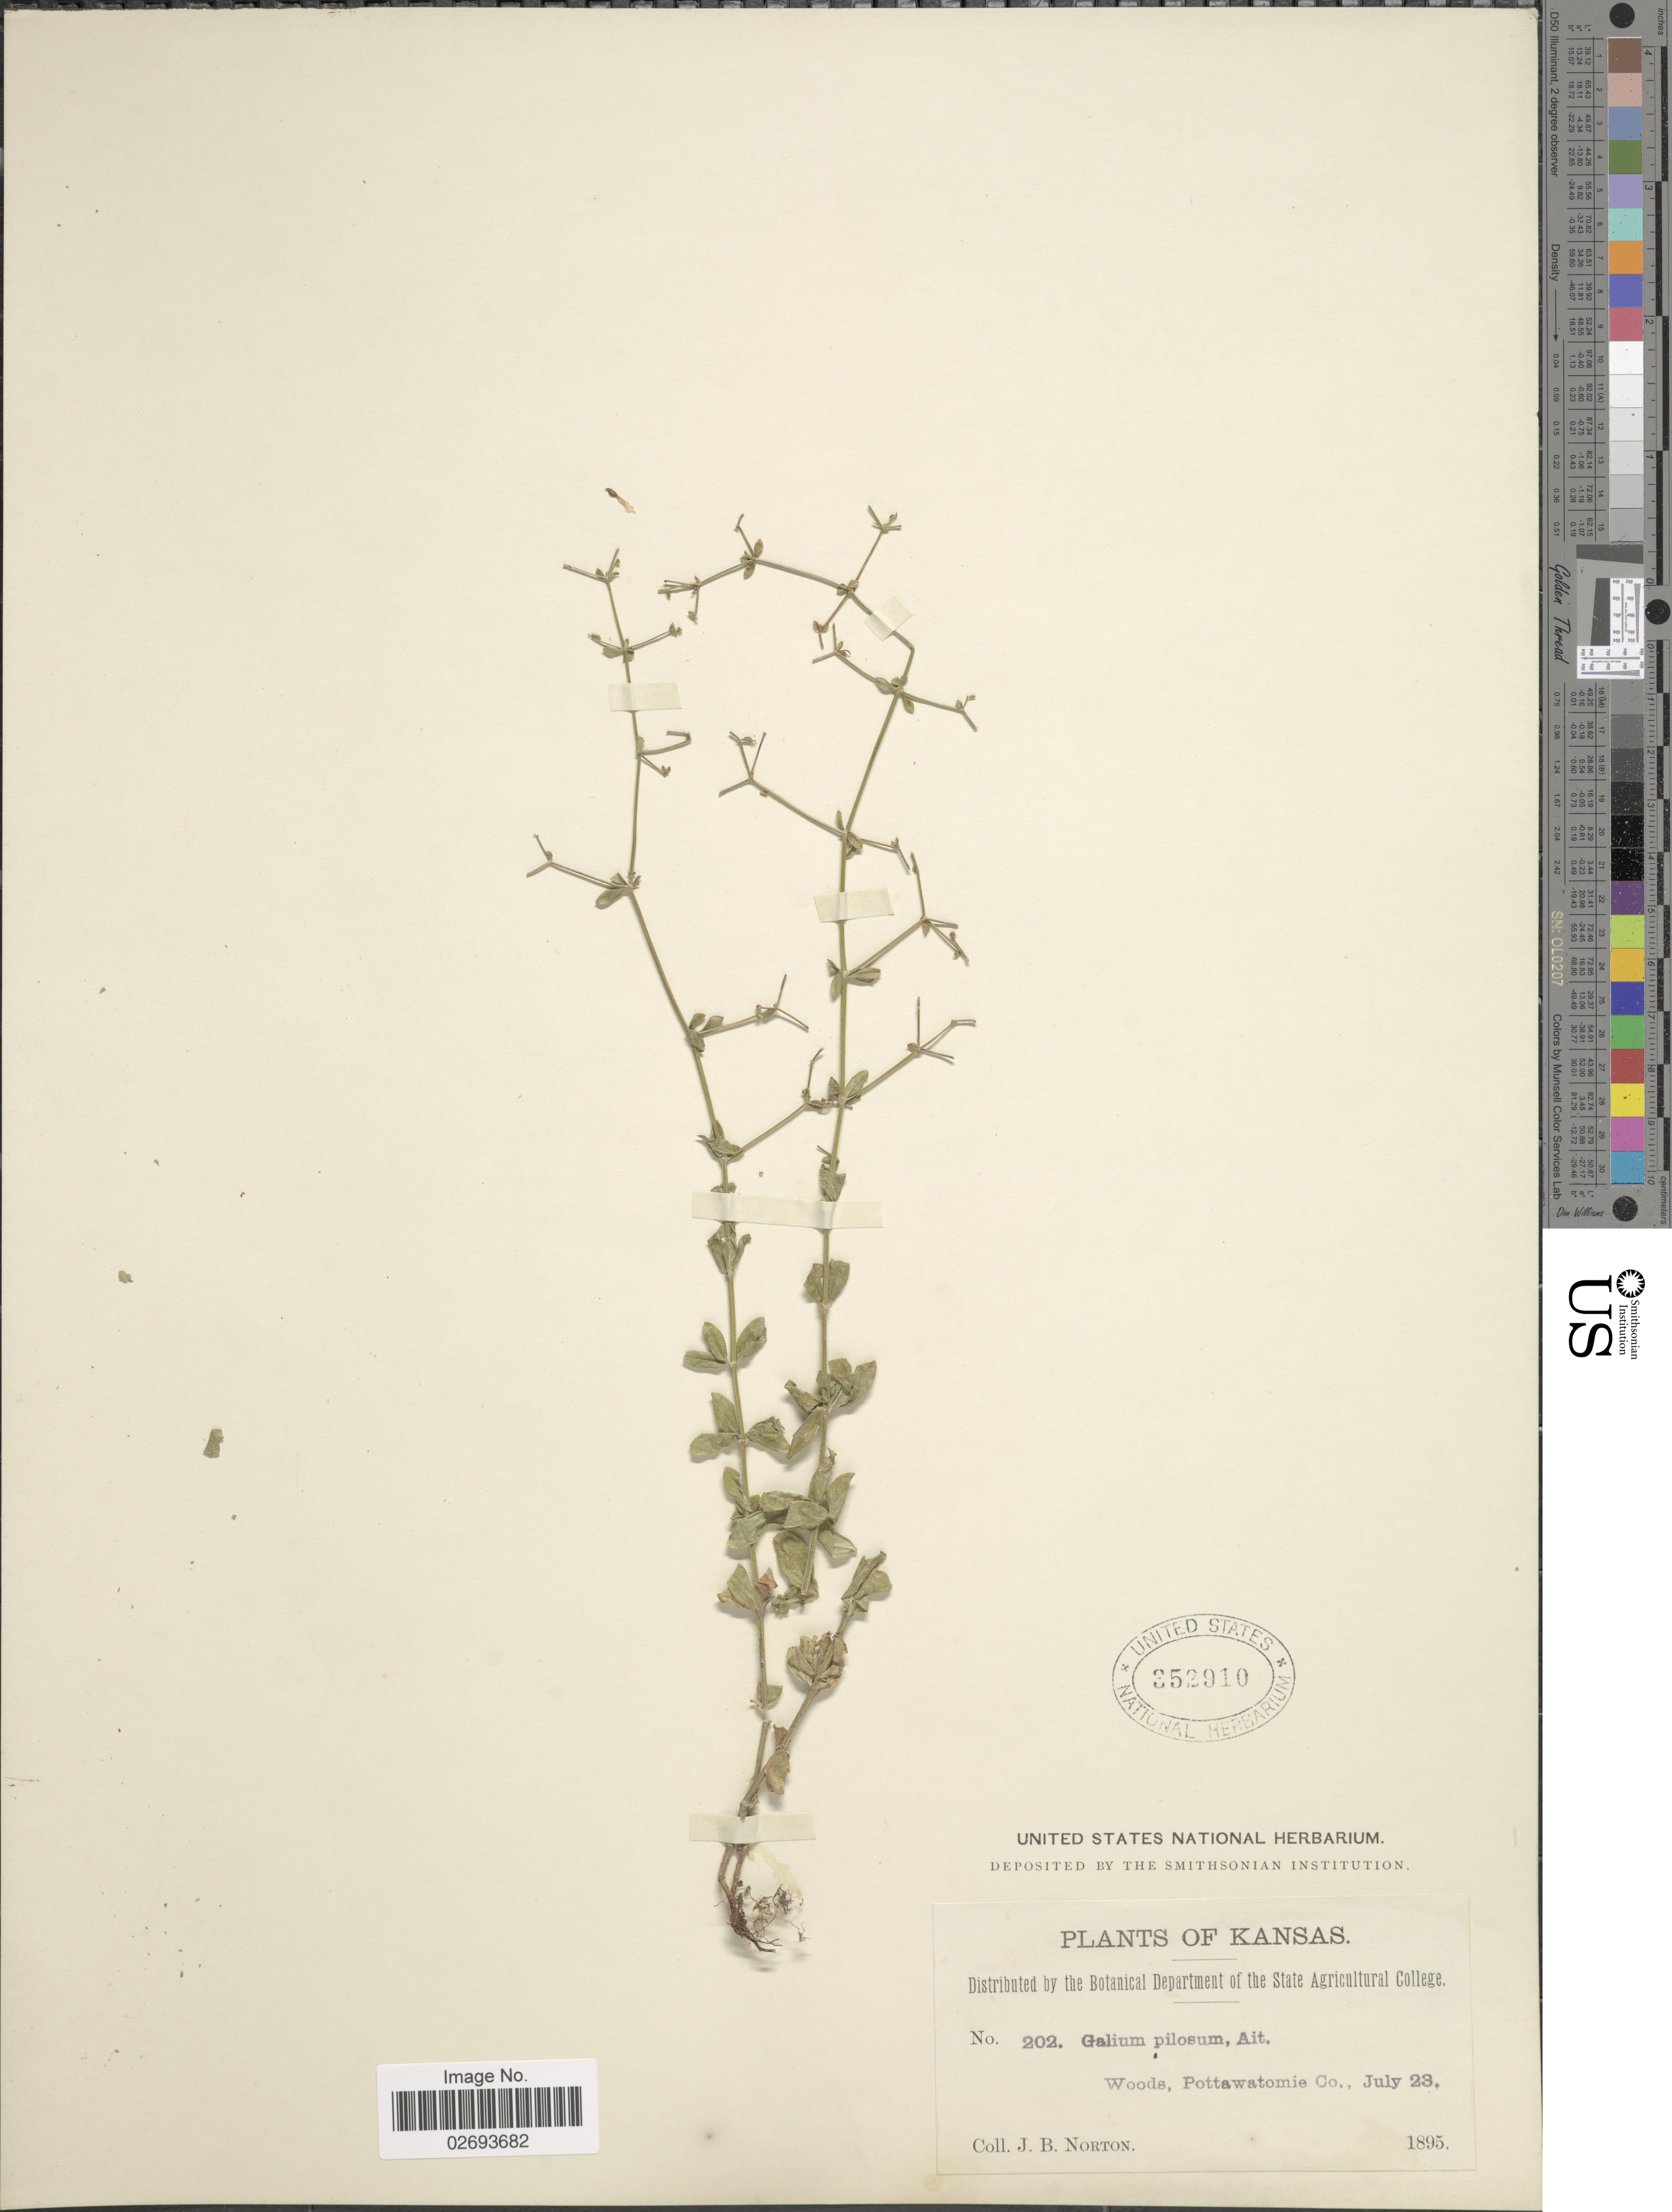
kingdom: Plantae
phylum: Tracheophyta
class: Magnoliopsida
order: Gentianales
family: Rubiaceae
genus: Galium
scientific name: Galium pilosum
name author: Aiton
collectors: J. B. Norton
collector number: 202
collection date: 1895-07-23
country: United States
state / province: Kansas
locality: Woods, Pottawatomie Co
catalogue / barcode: US 352910